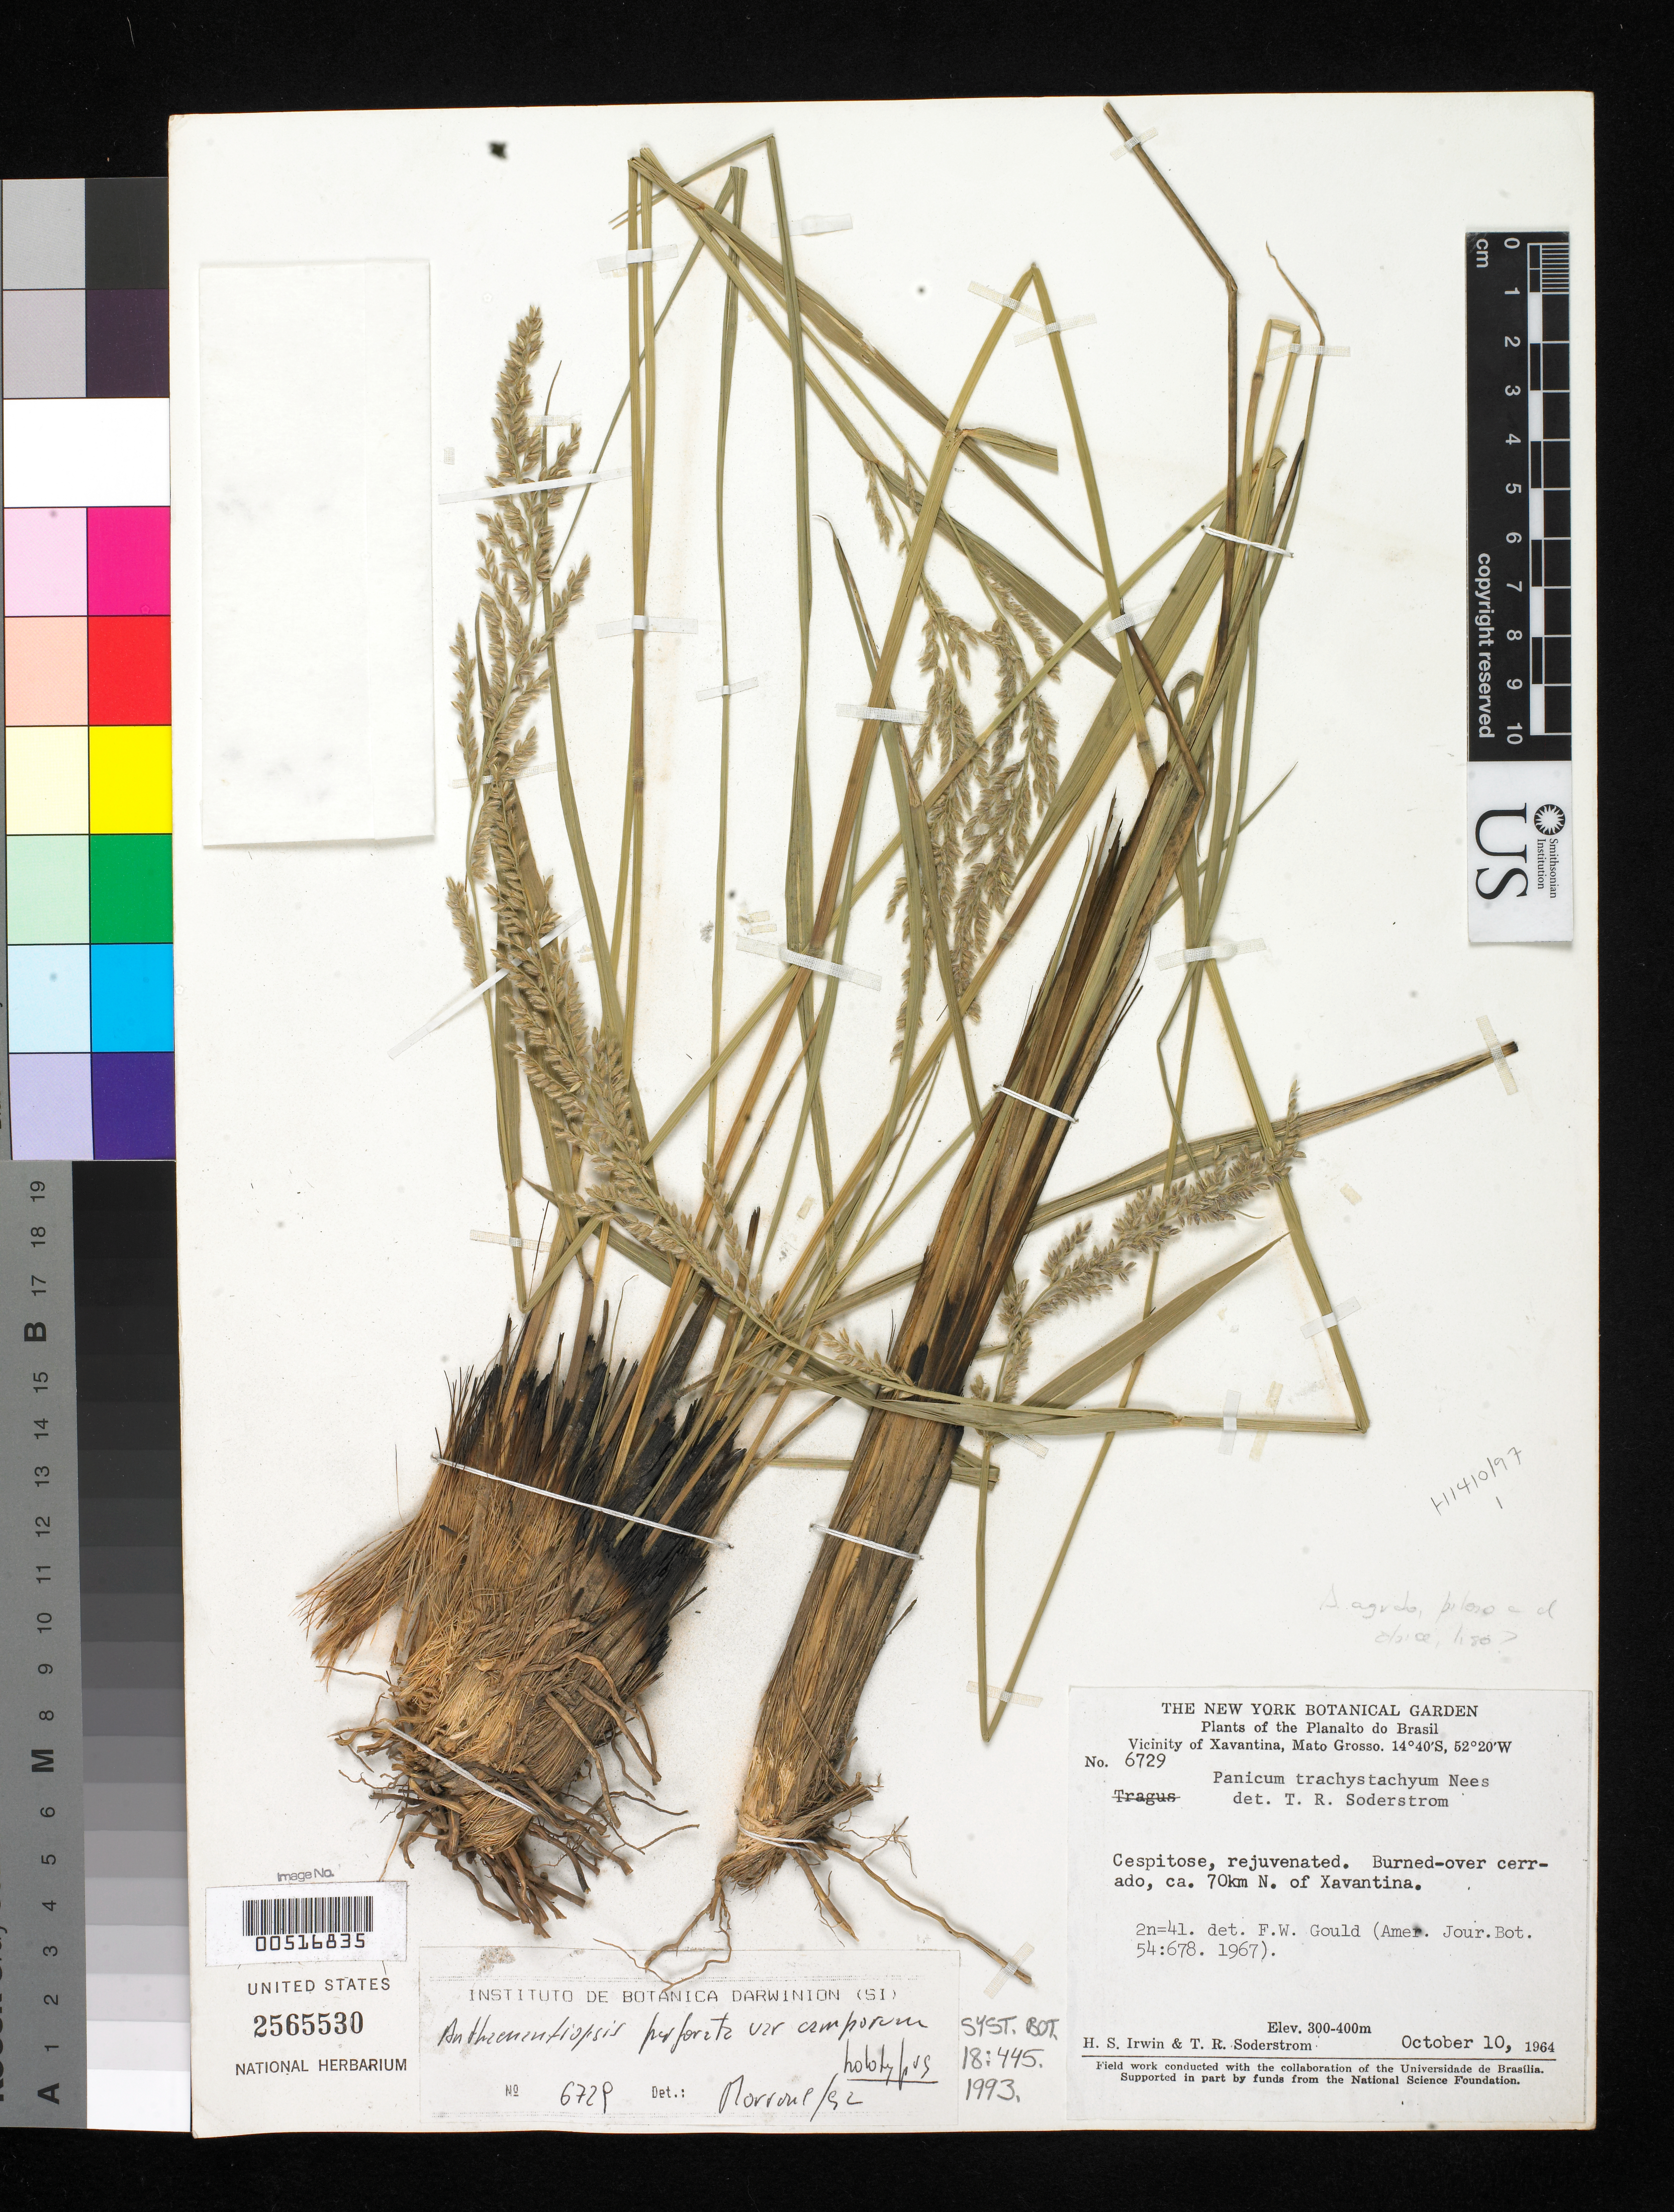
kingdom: Plantae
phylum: Tracheophyta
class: Liliopsida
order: Poales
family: Poaceae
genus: Anthaenantiopsis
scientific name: Anthaenantiopsis perforata var. camporum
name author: Morrone et al.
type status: Holotype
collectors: H. Irwin & T. R. Soderstrom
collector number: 6729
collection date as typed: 10 Oct 1964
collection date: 1964-10-10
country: Brazil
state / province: Mato Grosso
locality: Ca. 70 km N of Xavantina.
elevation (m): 300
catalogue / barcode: US 2565530